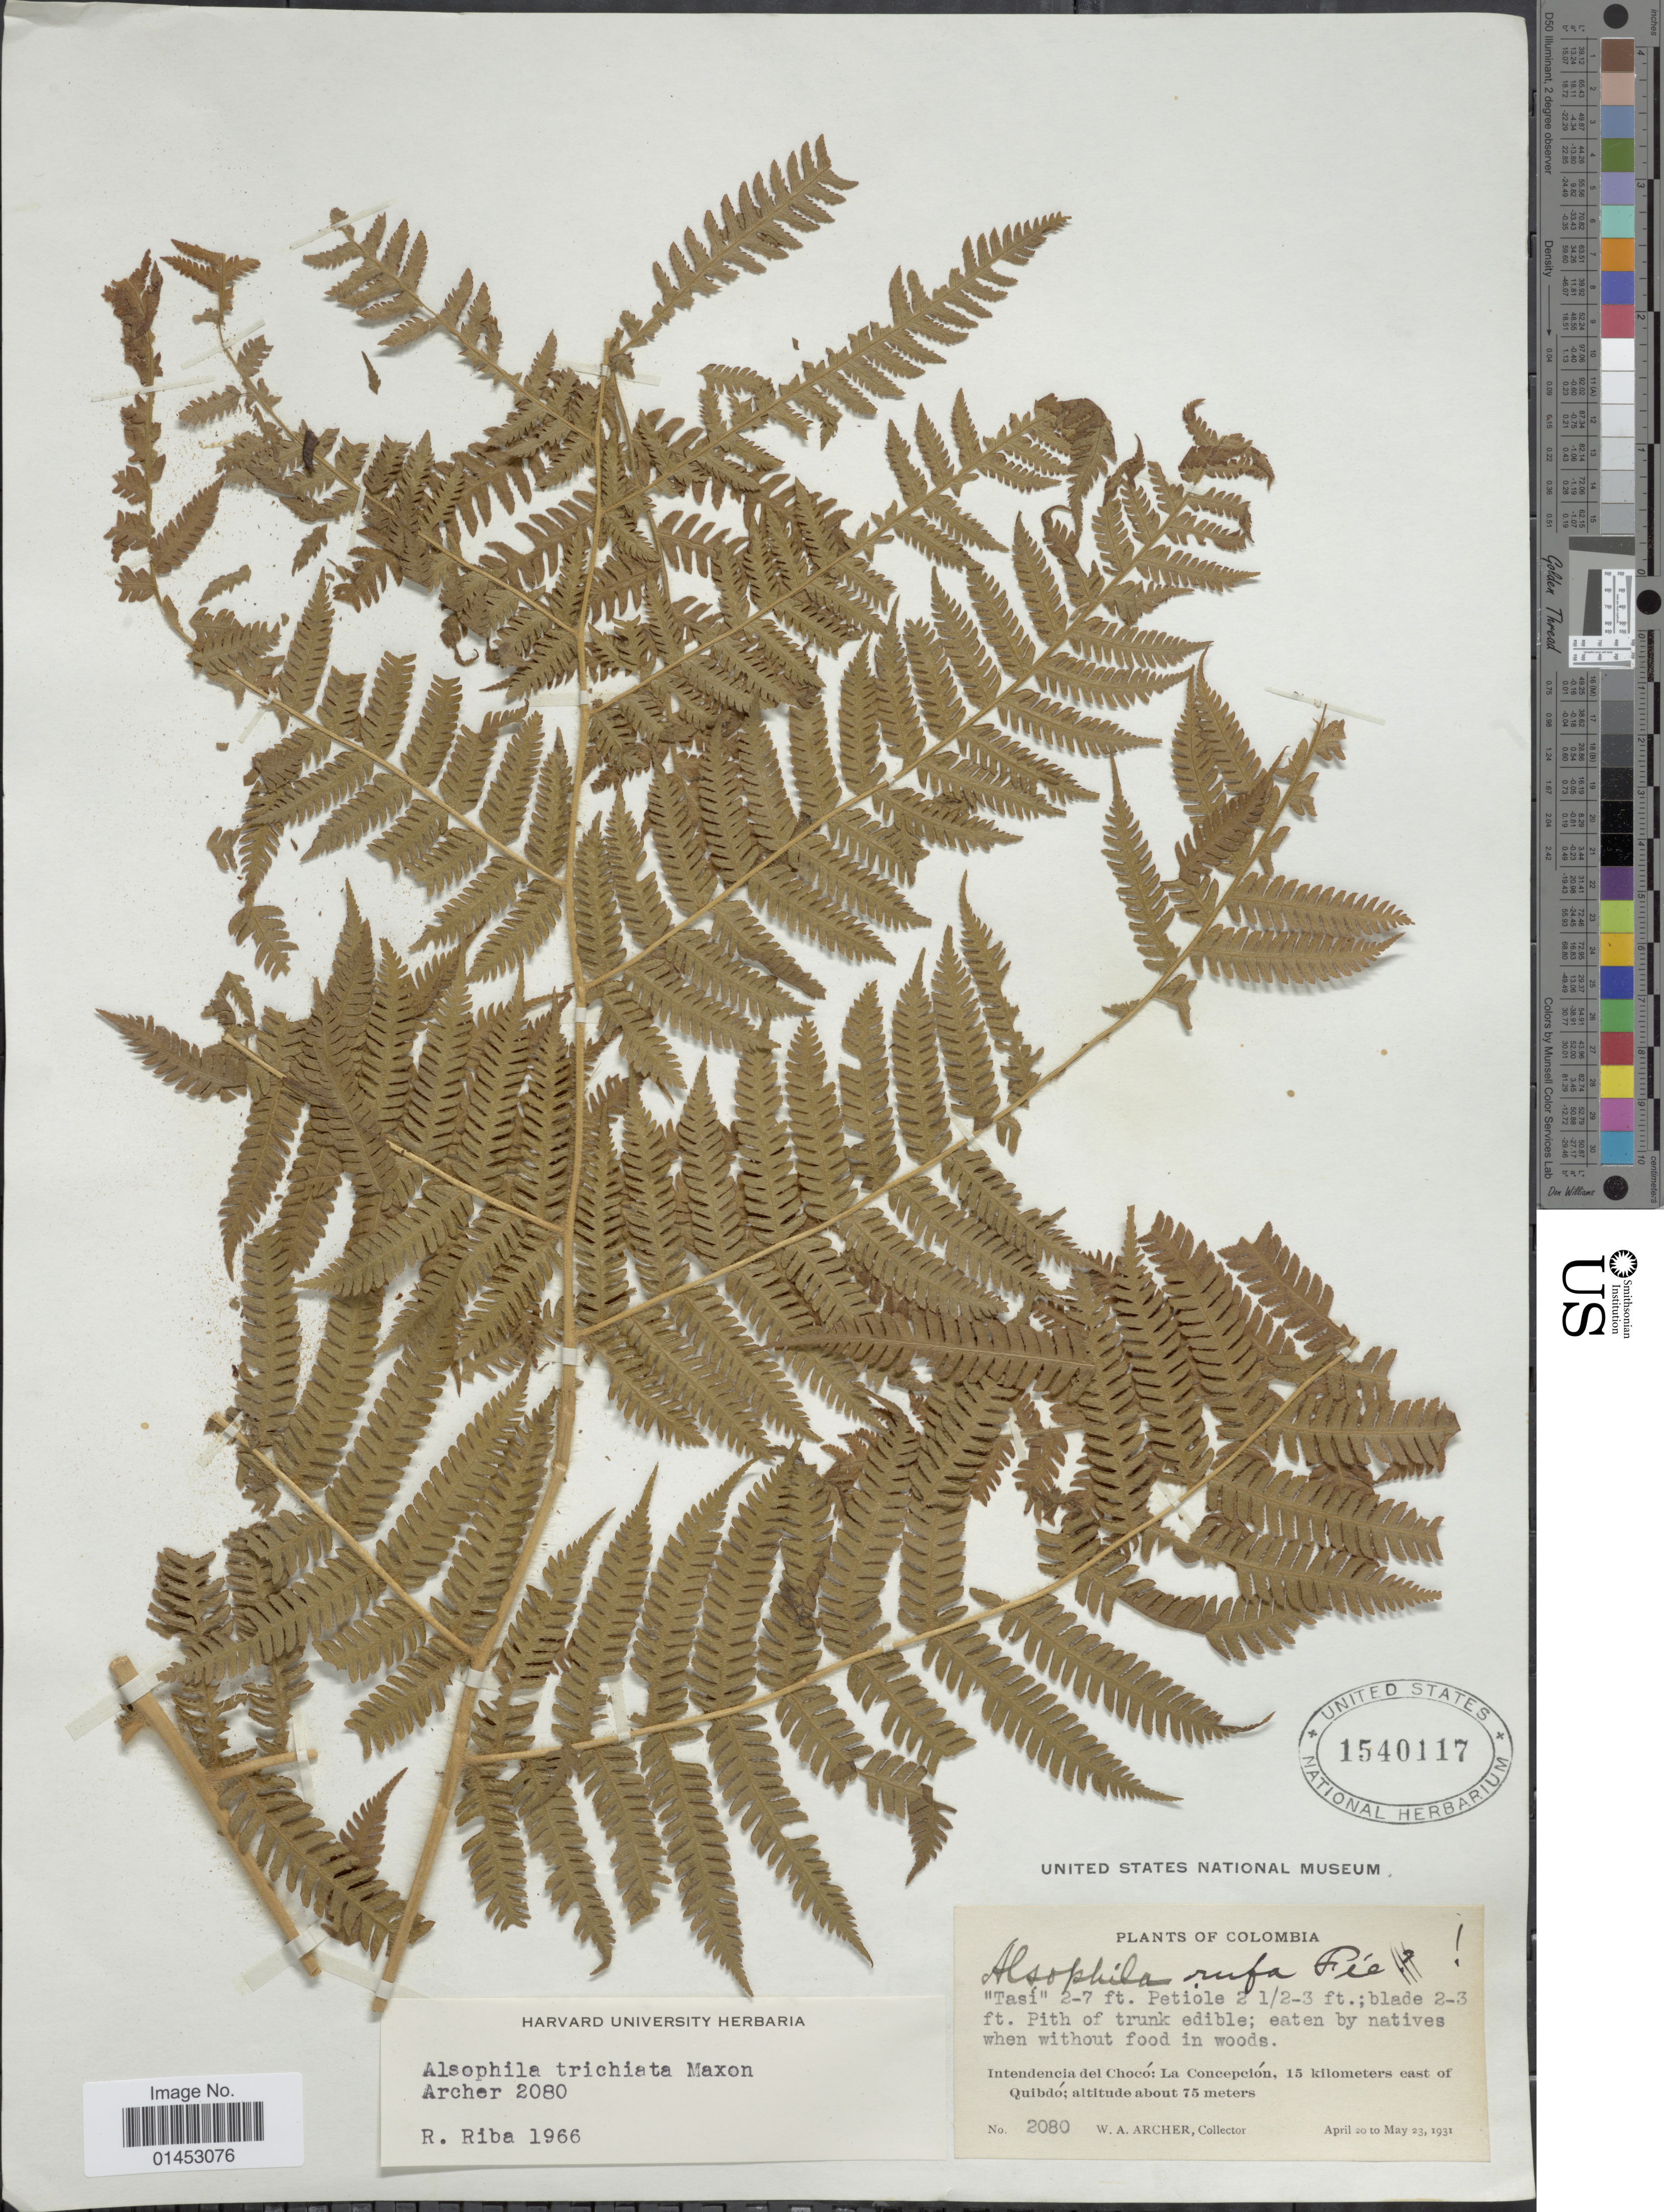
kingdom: Plantae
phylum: Tracheophyta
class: Polypodiopsida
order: Cyatheales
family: Cyatheaceae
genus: Cyathea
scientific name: Cyathea trichiata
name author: (Maxon) Domin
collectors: W. A. Archer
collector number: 2080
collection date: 1931-04-20/1931-05-23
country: Colombia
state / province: Chocó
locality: Intendencia del Chocó: La Concepcion, 15km east of Quibdó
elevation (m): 75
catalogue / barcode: US 1540117